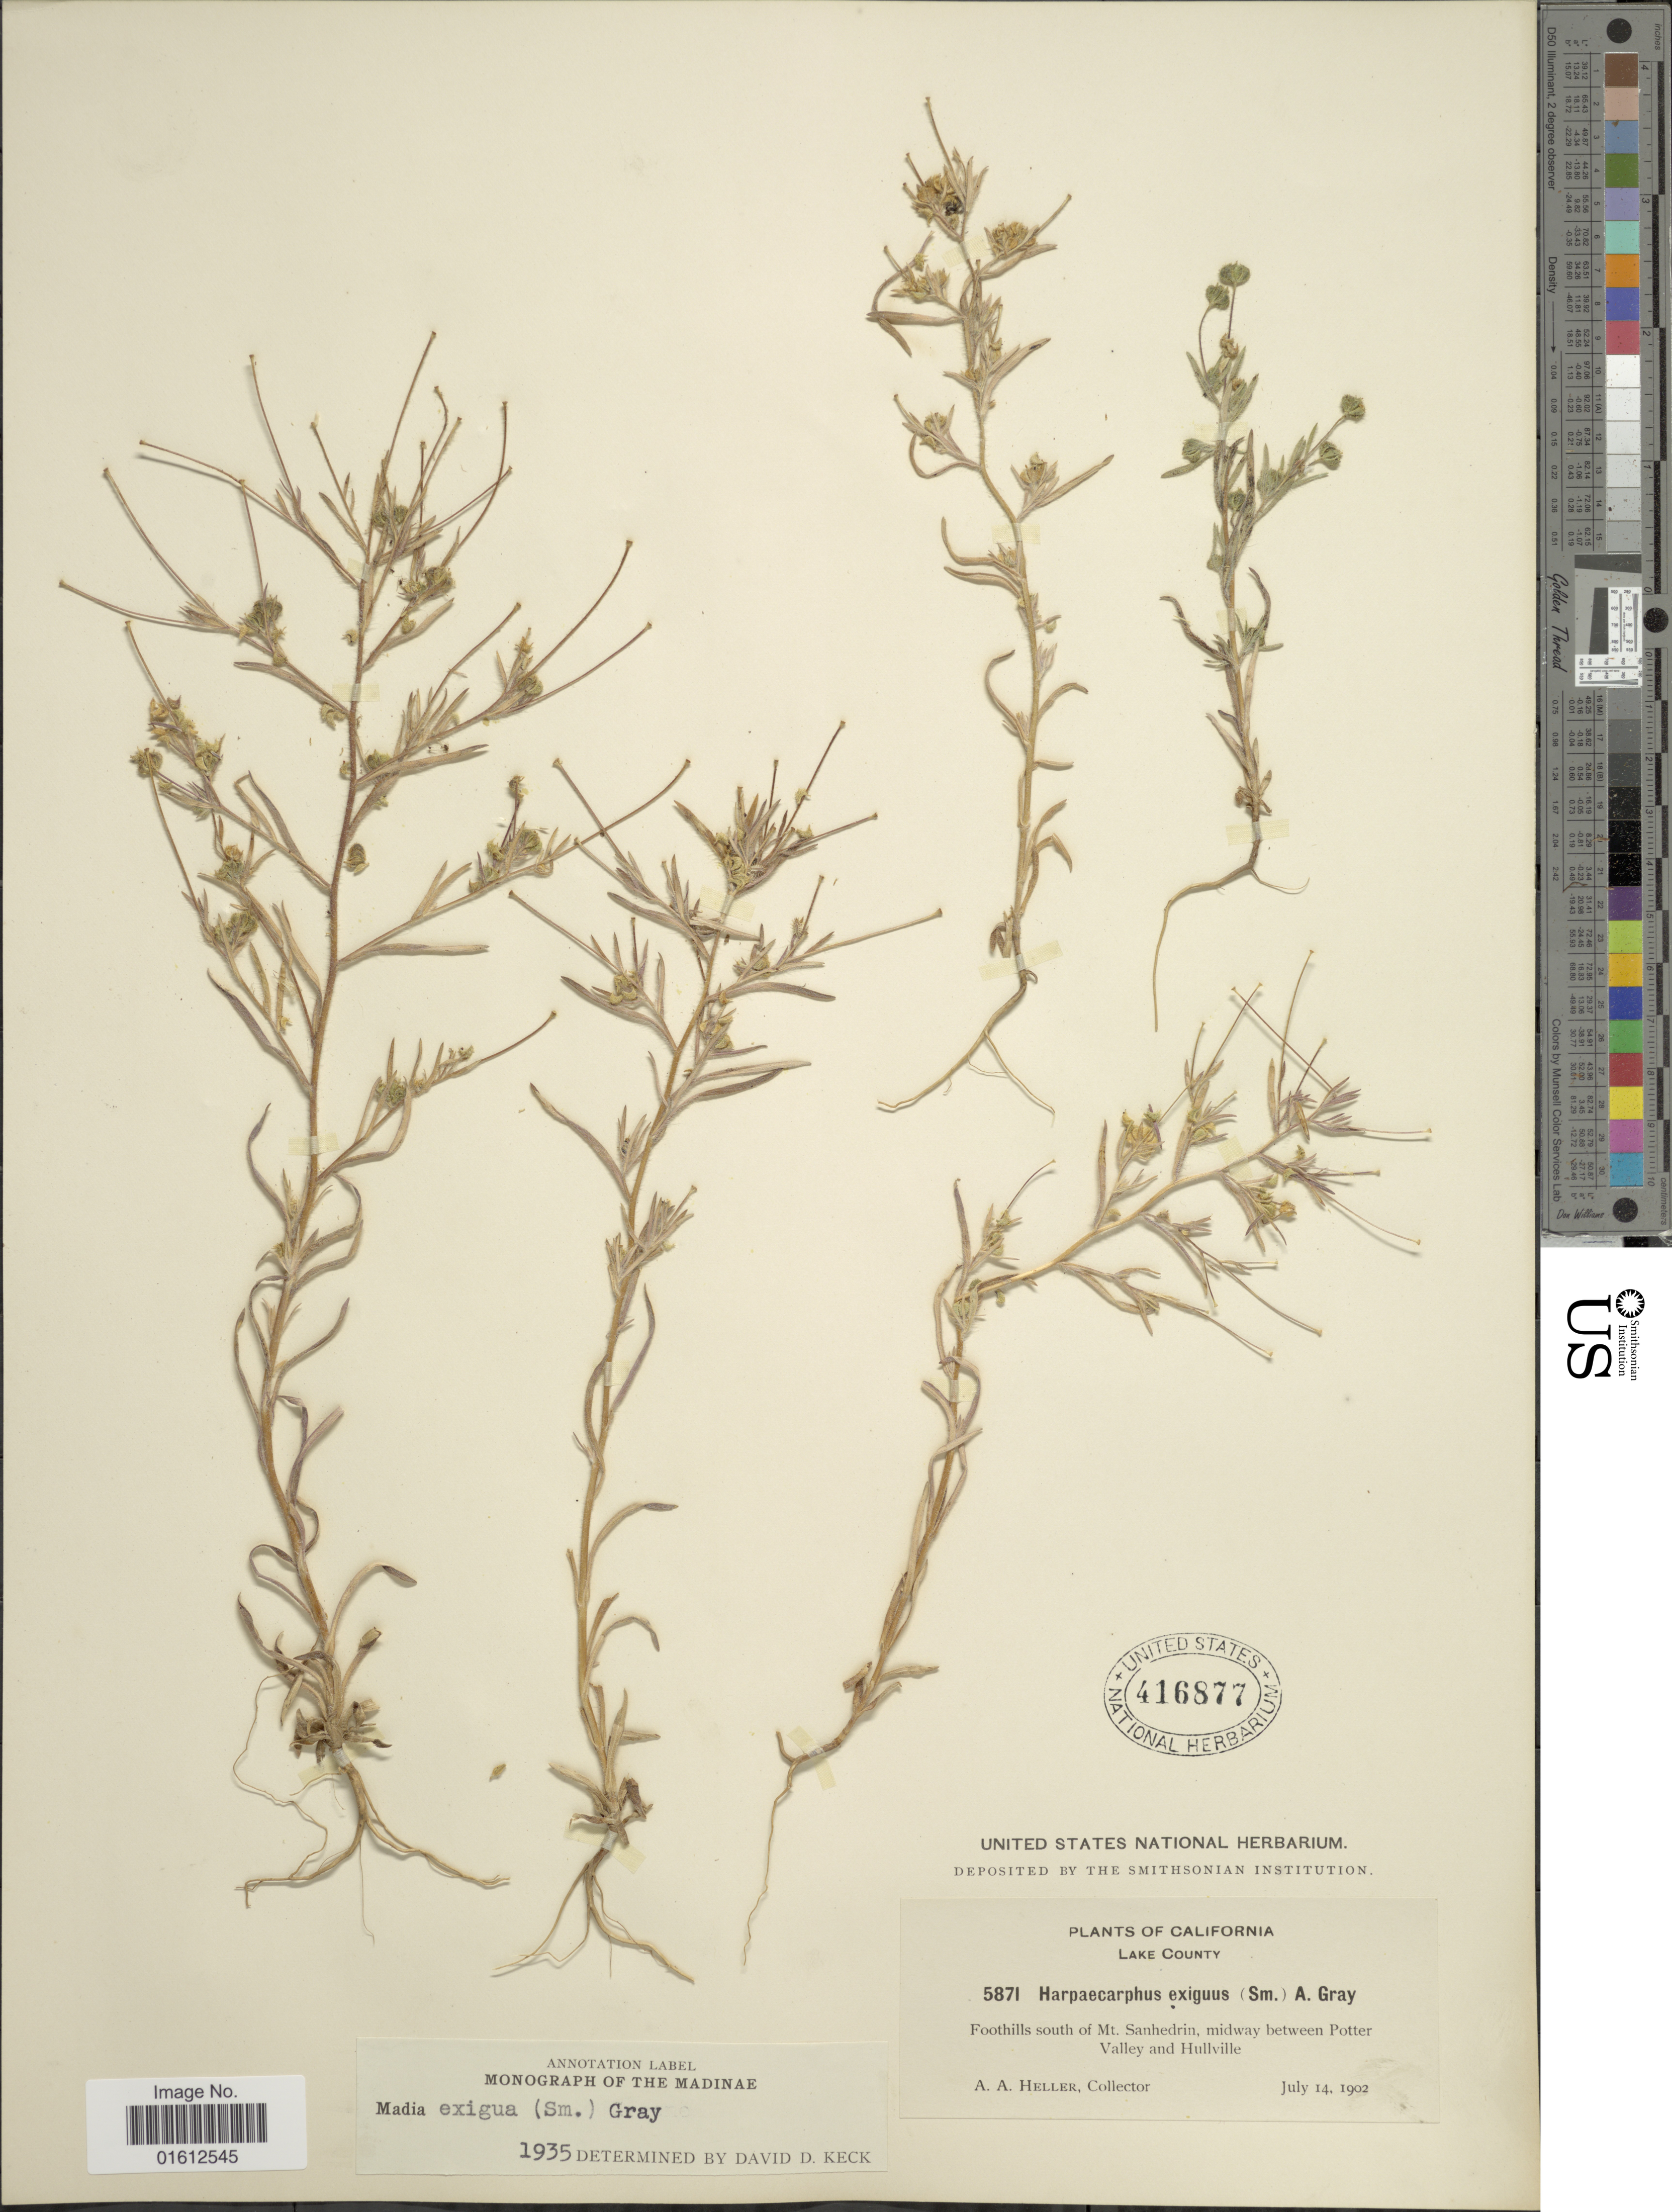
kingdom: Plantae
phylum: Tracheophyta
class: Magnoliopsida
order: Asterales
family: Asteraceae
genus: Madia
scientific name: Madia exigua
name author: (Sm.) A. Gray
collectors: A. A. Heller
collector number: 5871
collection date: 1902-07-14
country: United States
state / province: California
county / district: Lake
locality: Lake County. Foothills south of Mt. Sanhedrin, midway between Potter Valley and Hullville.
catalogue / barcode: US 416877